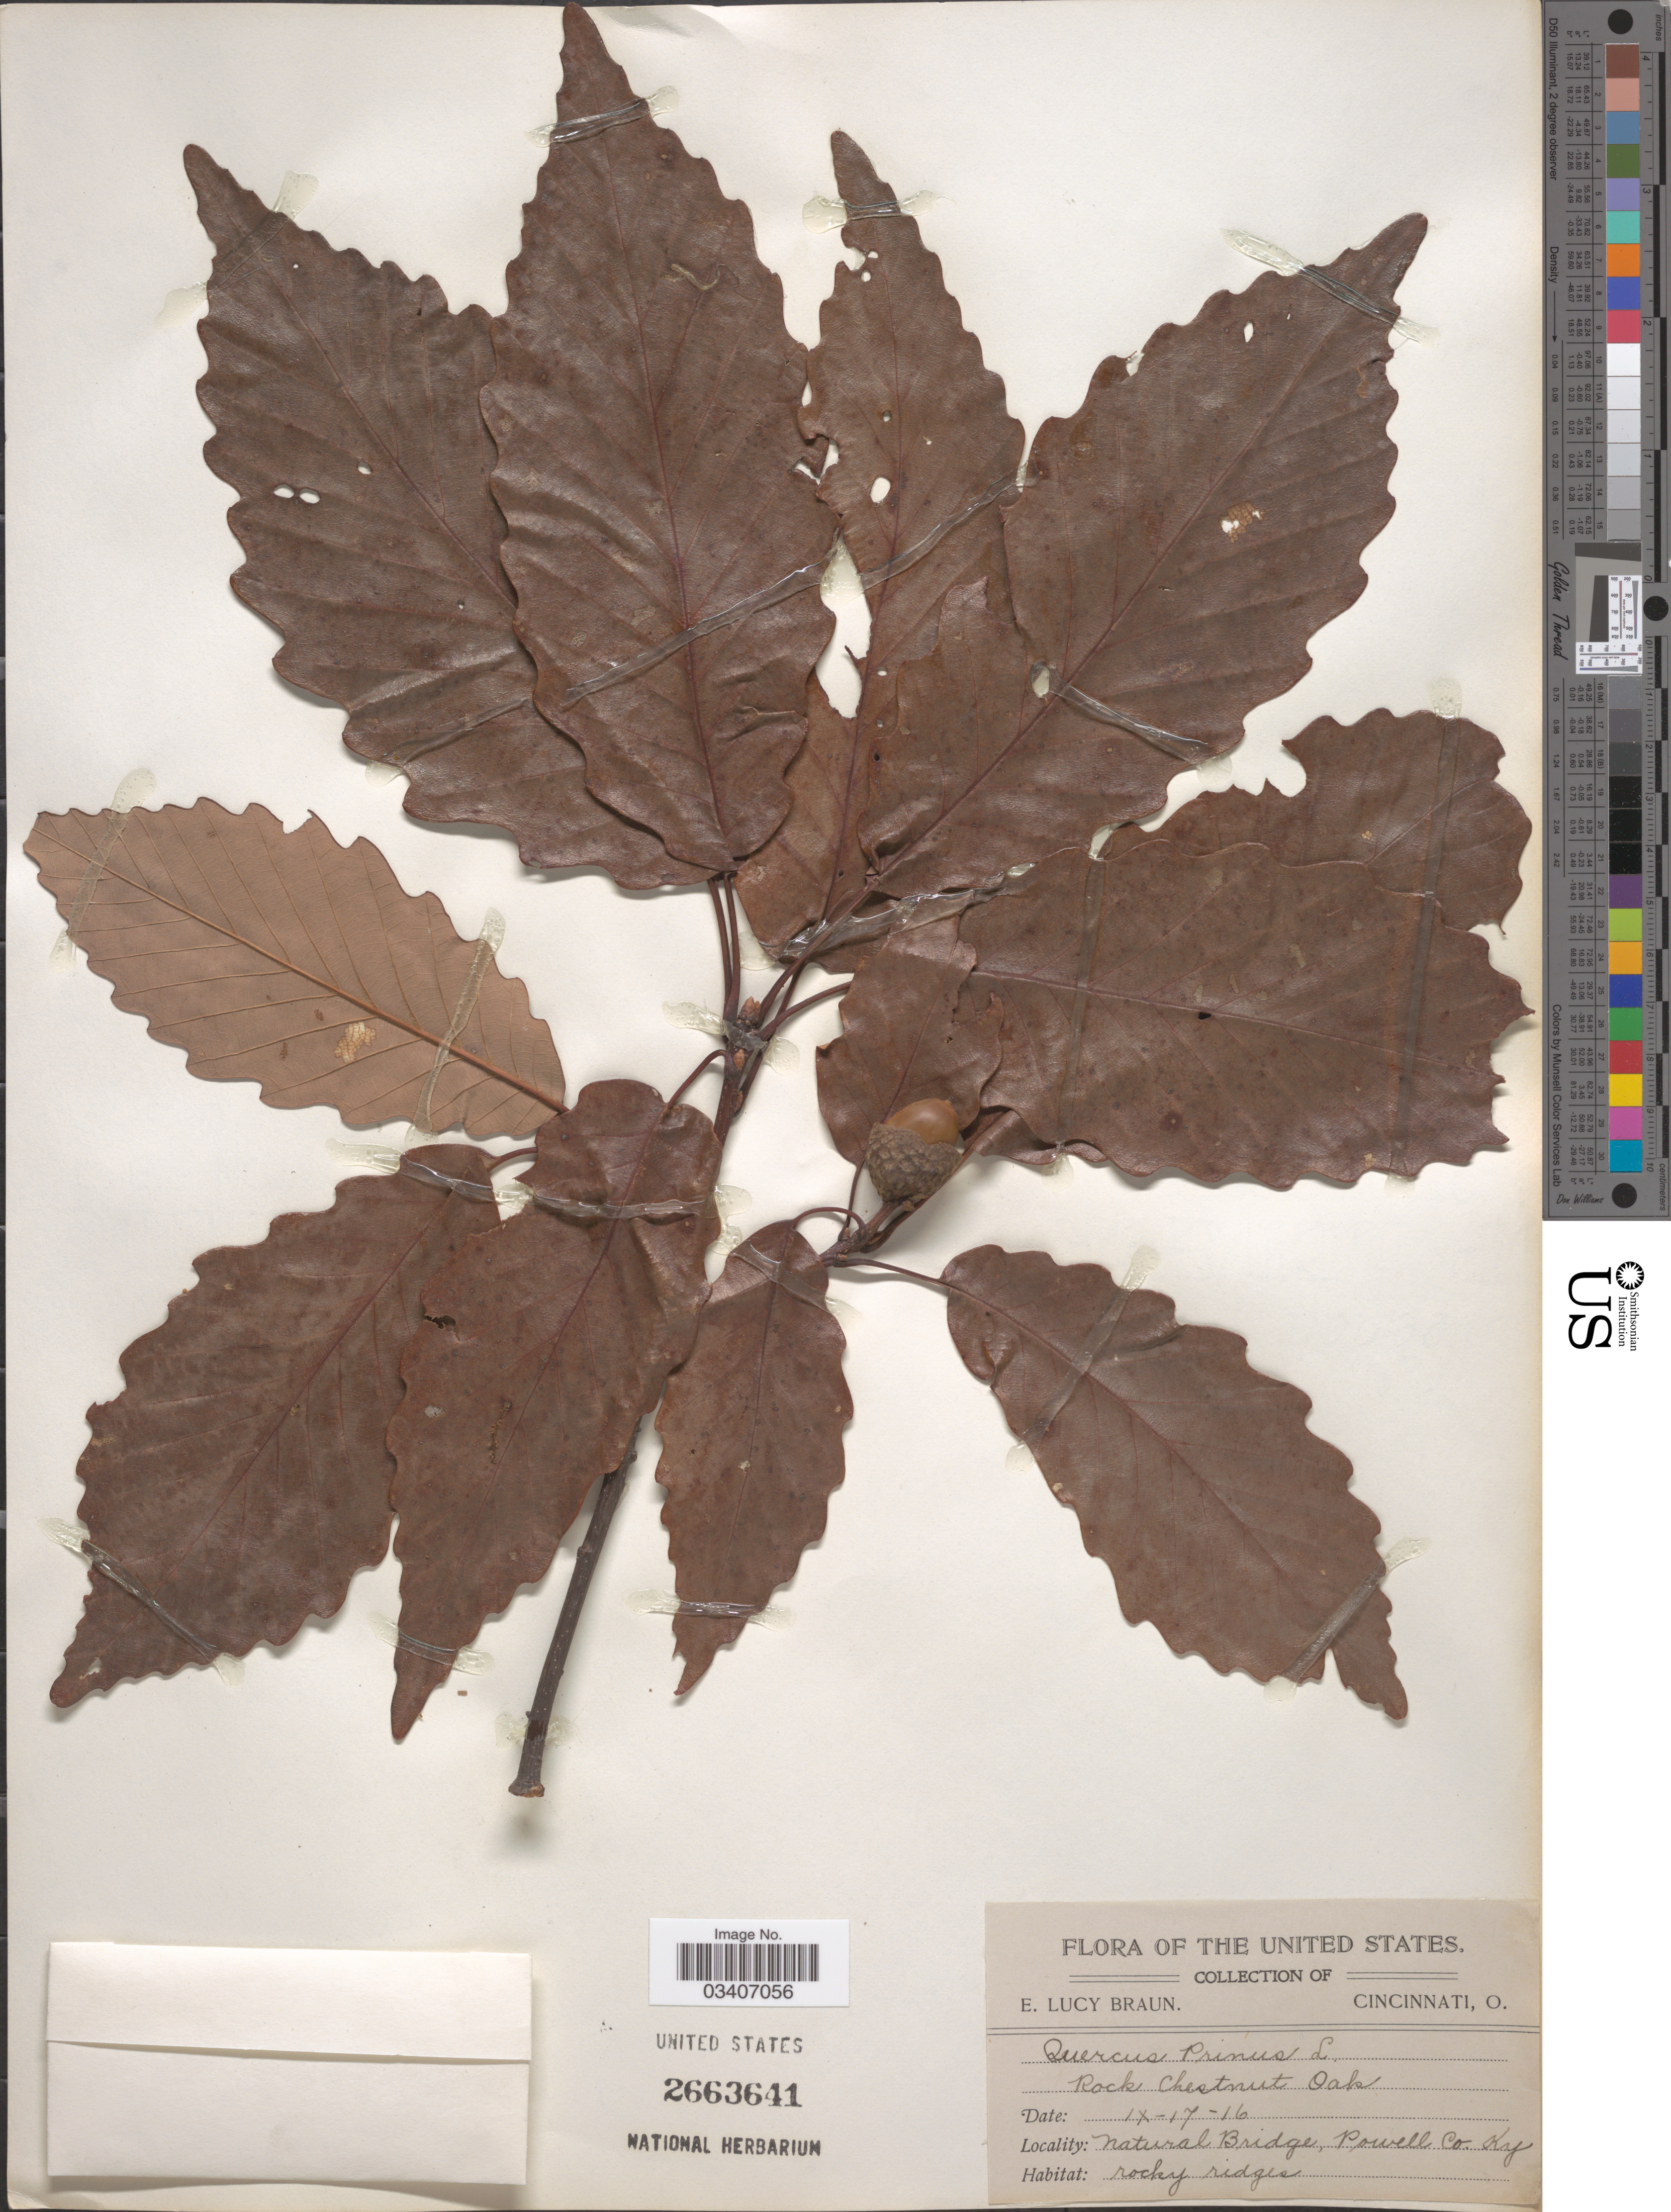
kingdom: Plantae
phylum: Tracheophyta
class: Magnoliopsida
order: Fagales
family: Fagaceae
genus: Quercus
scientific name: Quercus montana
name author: Willd.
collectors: E. L. Braun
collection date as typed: Transcribed d/m/y: 17/9/16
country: United States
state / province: Kentucky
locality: Natural Bridge, Powell Co.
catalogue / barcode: US 2663641